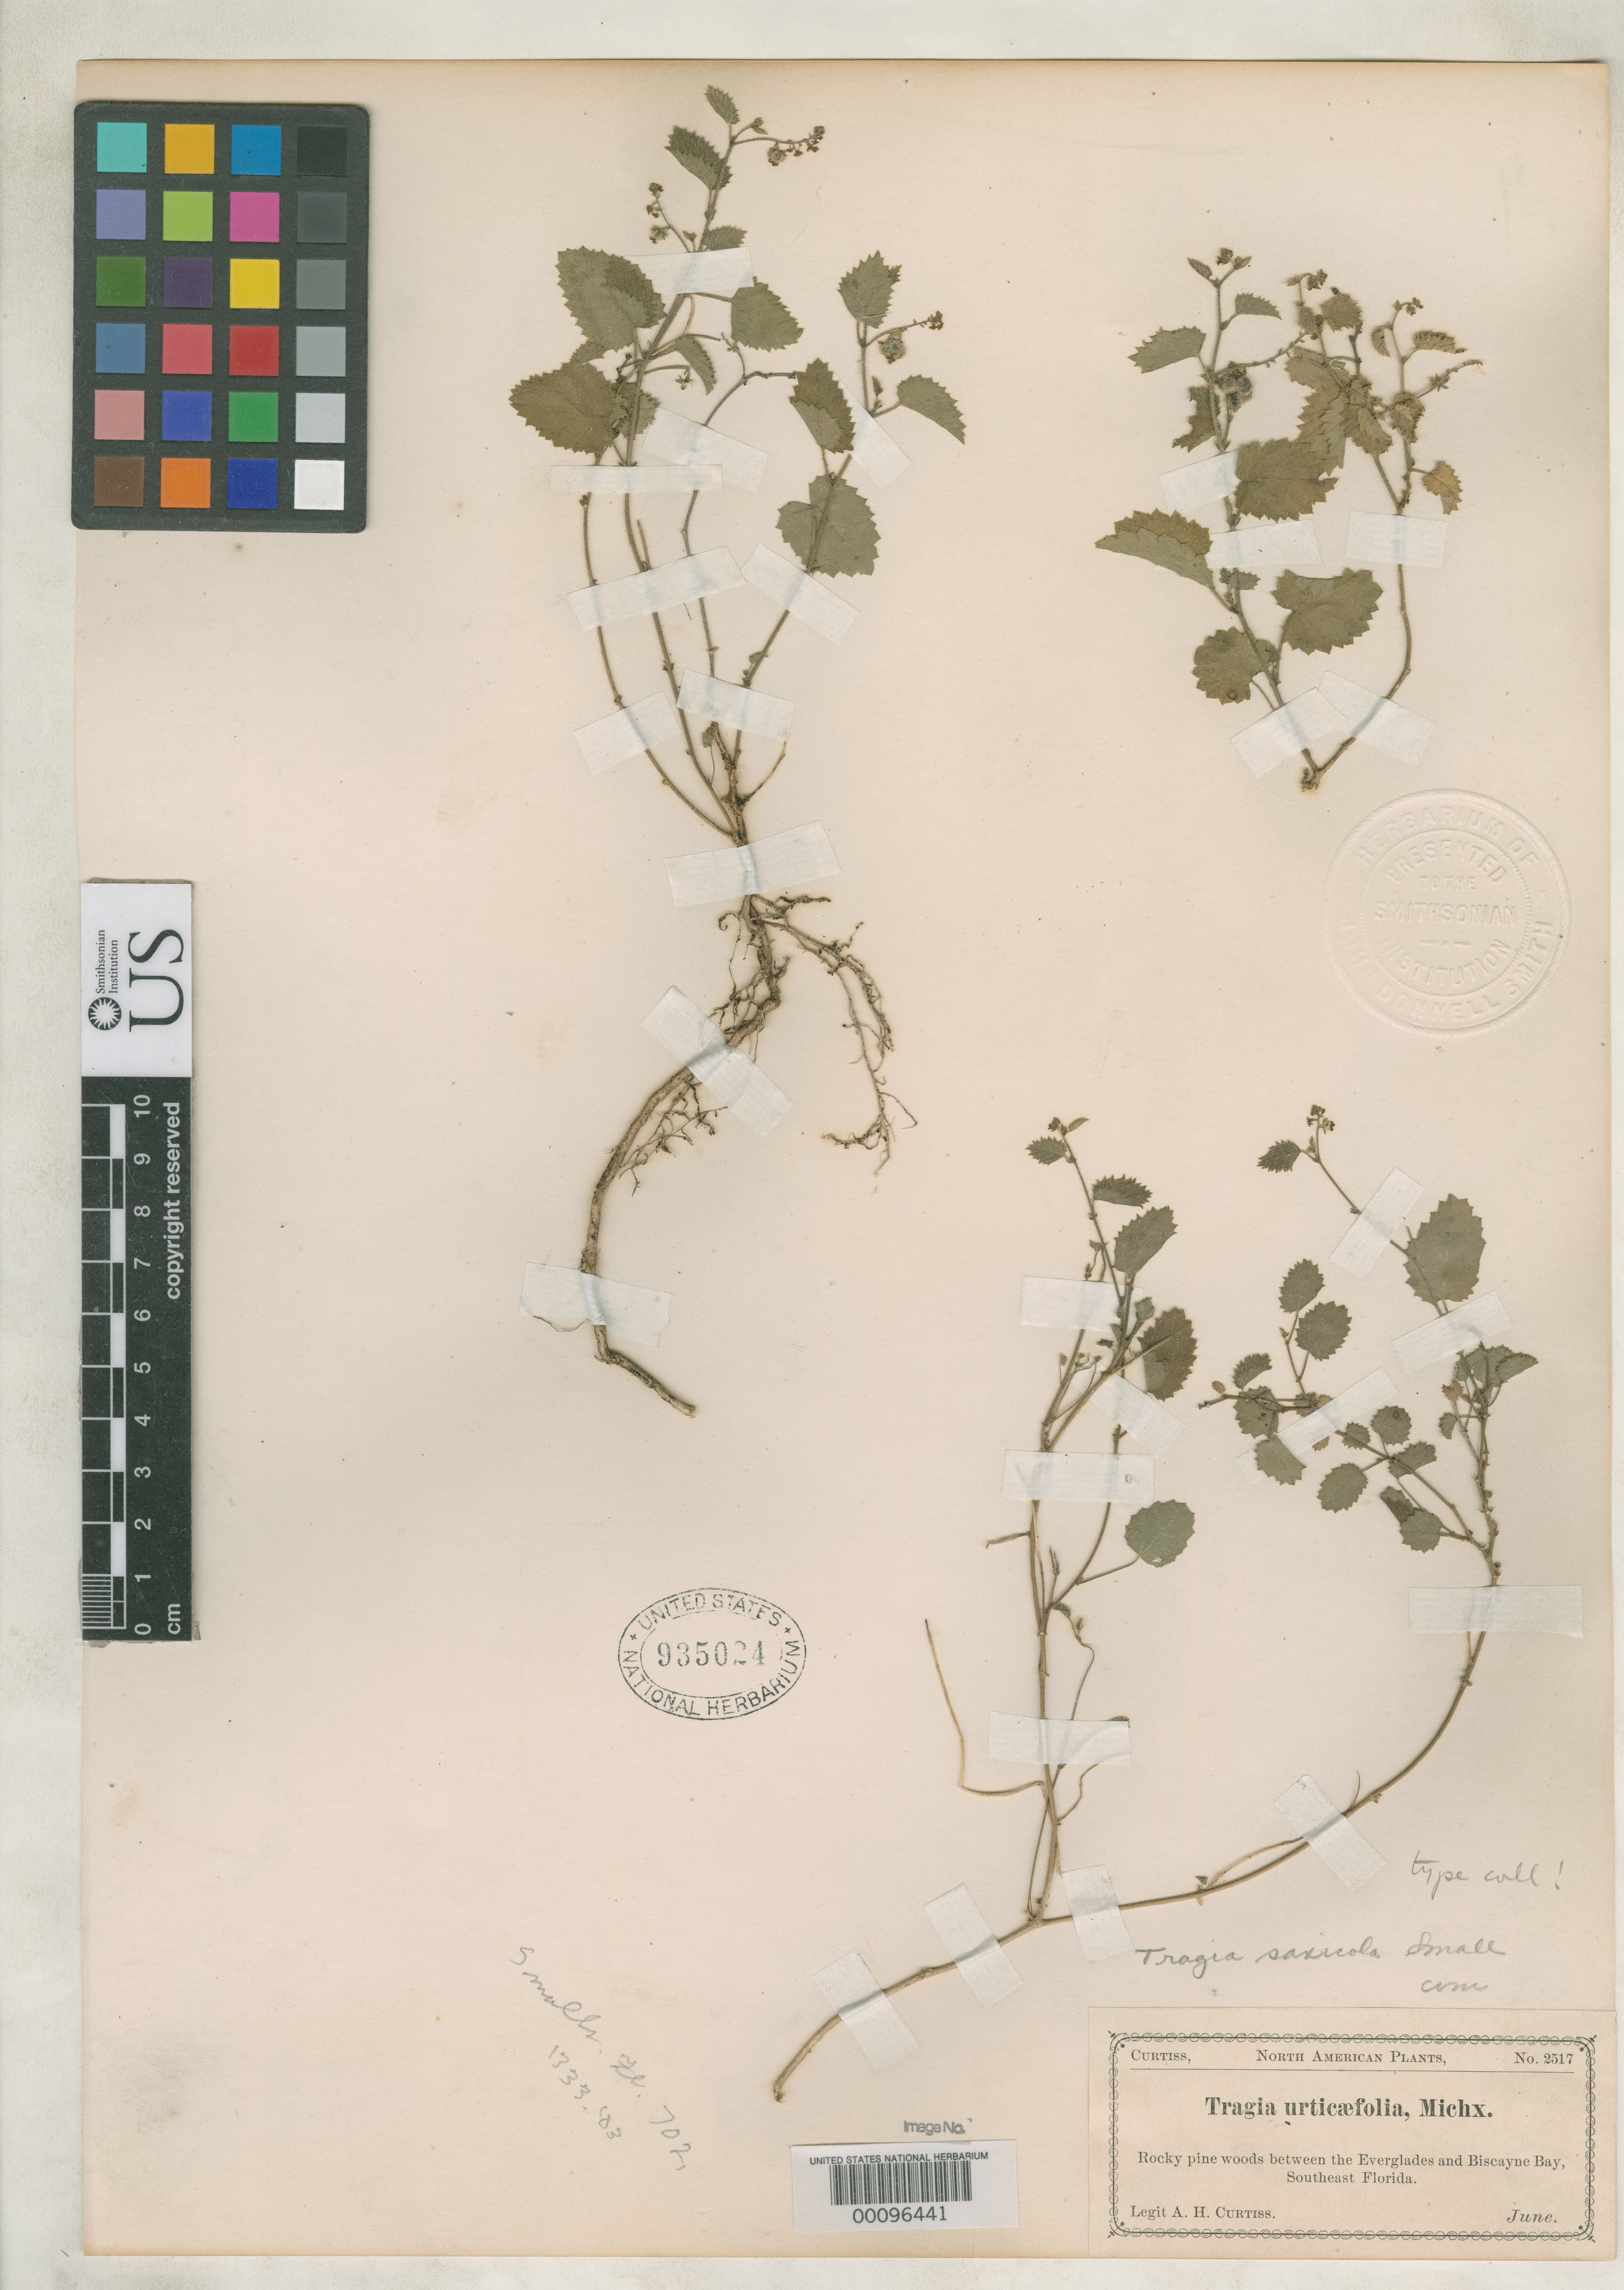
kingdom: Plantae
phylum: Tracheophyta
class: Magnoliopsida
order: Malpighiales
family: Euphorbiaceae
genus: Tragia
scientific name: Tragia saxicola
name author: Small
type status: Isotype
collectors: A. H. Curtiss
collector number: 2517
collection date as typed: Jun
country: United States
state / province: Florida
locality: Between Everglades and Biscayne Bay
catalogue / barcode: US 935024